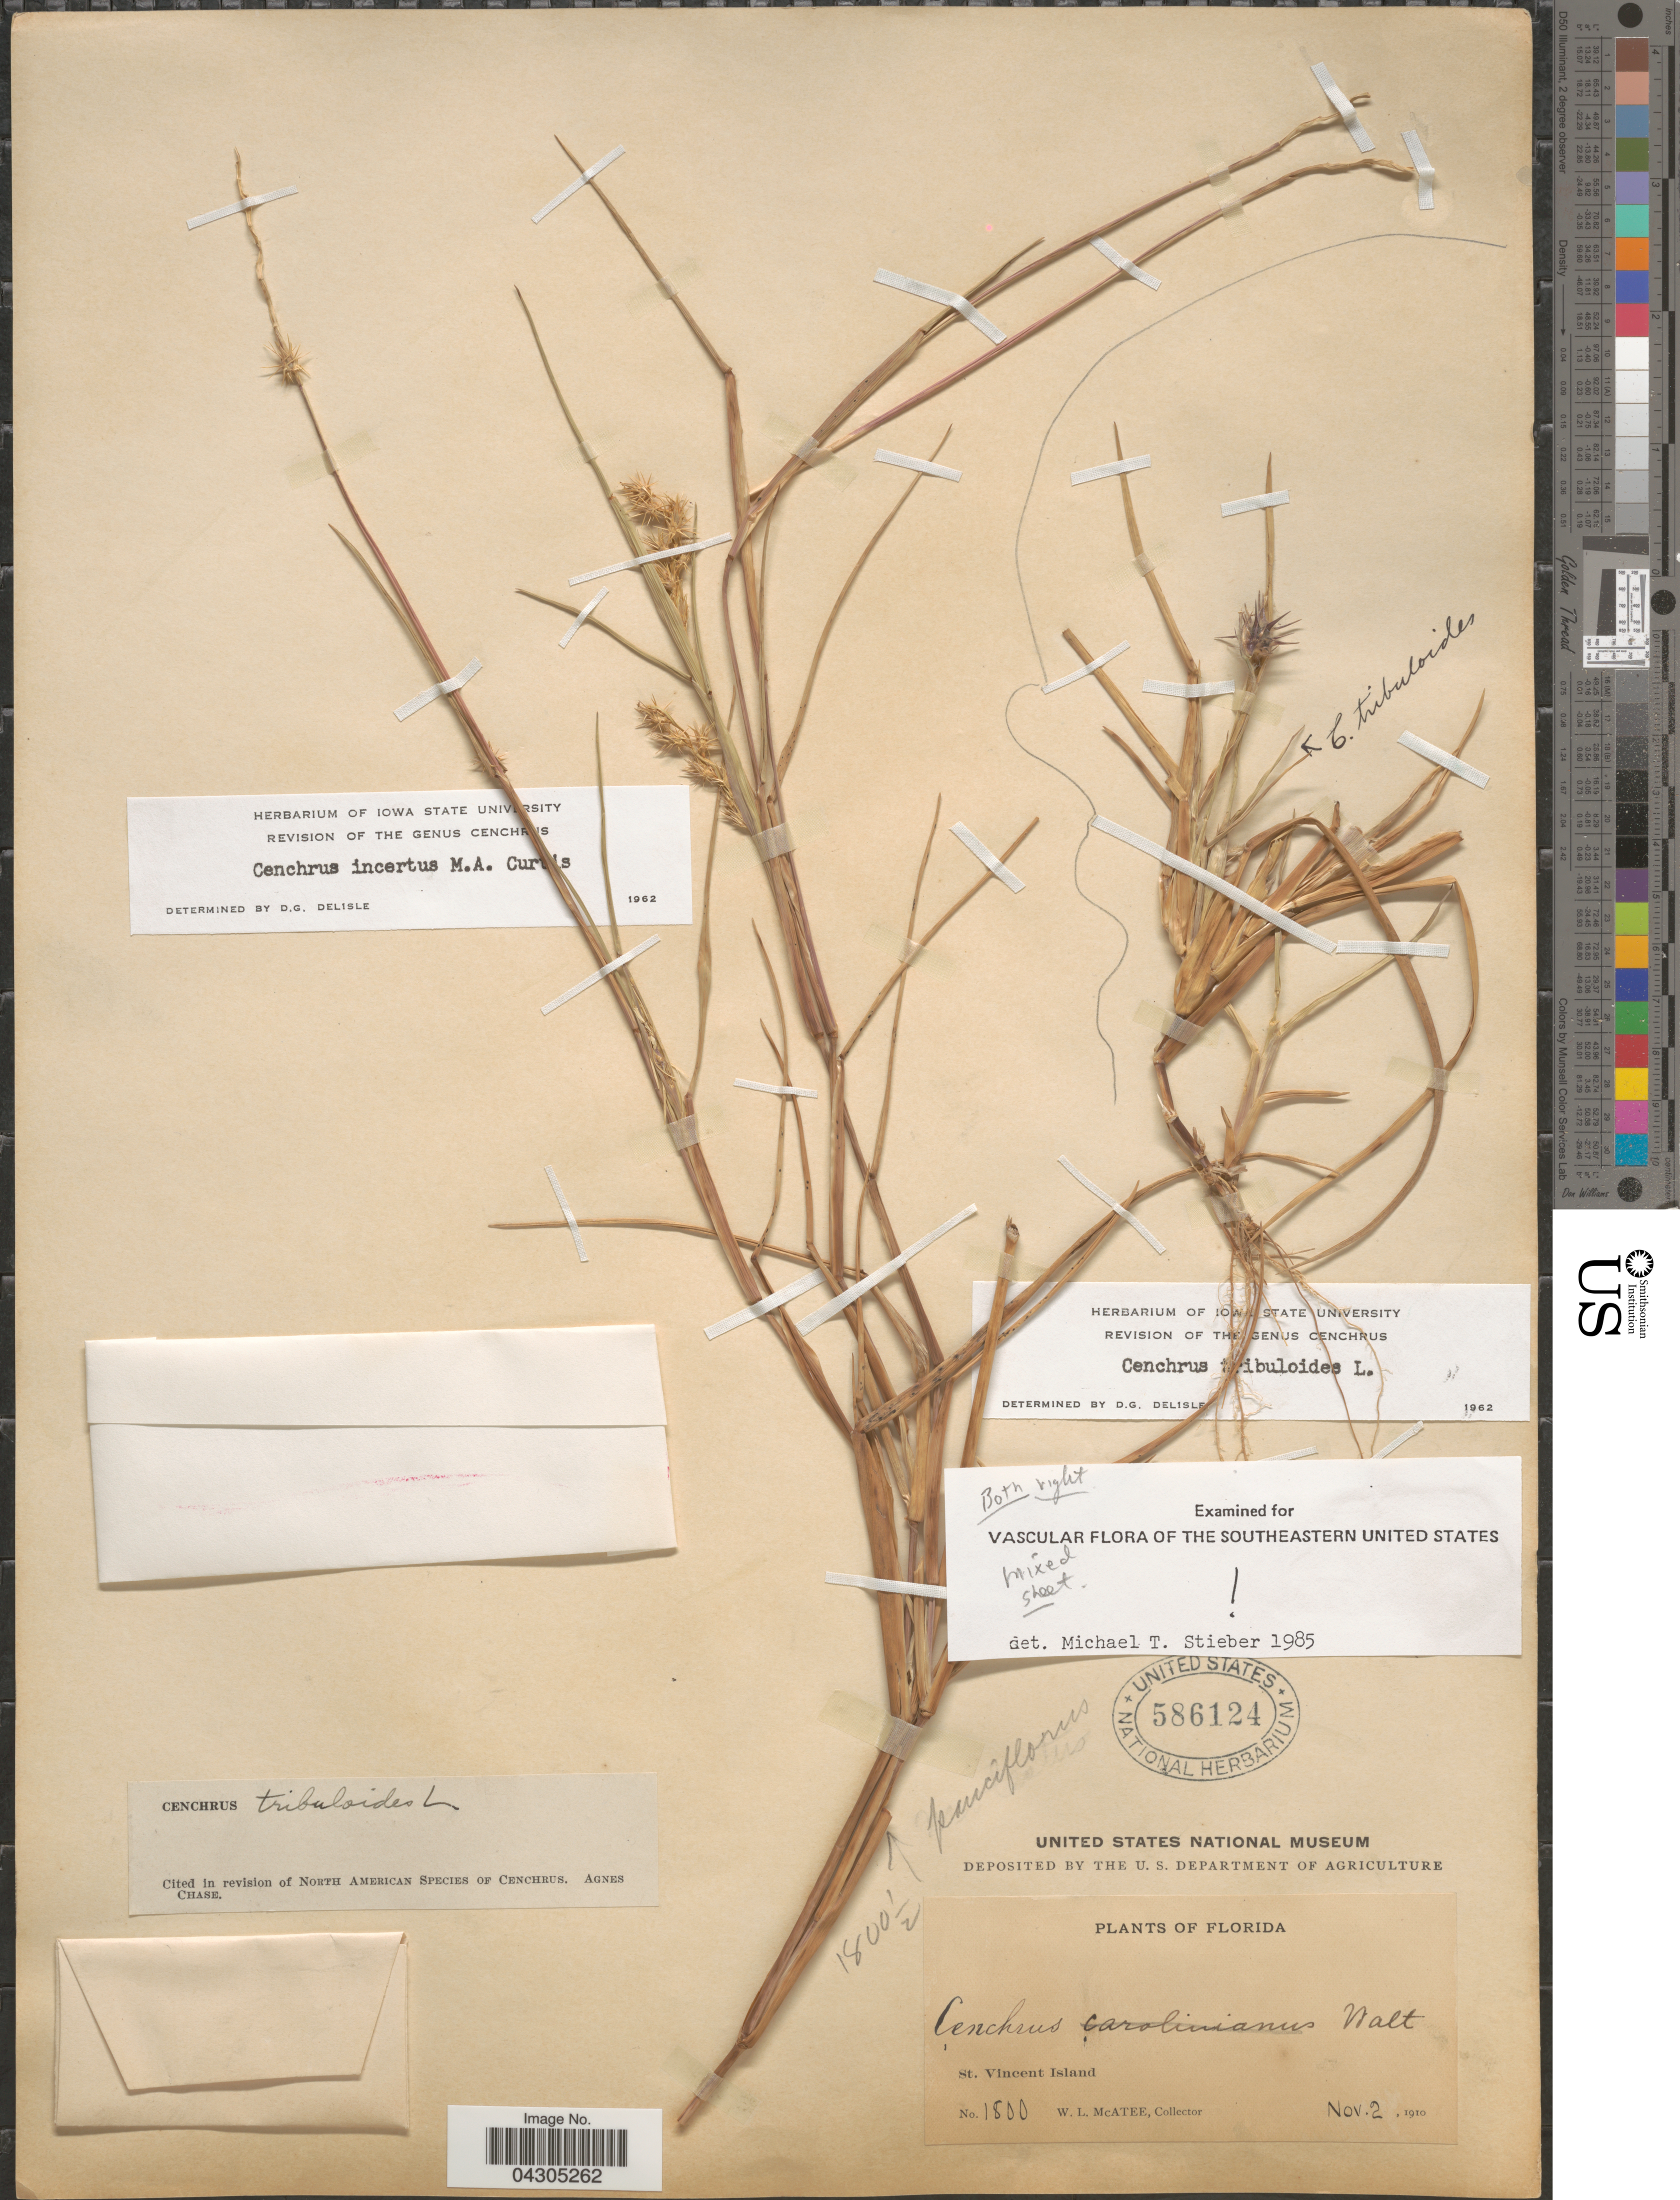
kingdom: Plantae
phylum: Tracheophyta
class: Liliopsida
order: Poales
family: Poaceae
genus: Cenchrus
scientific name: Cenchrus tribuloides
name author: L.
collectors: W. McAtee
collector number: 1800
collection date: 1910-11-02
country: United States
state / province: Florida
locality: St. Vincent Island.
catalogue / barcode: US 586124